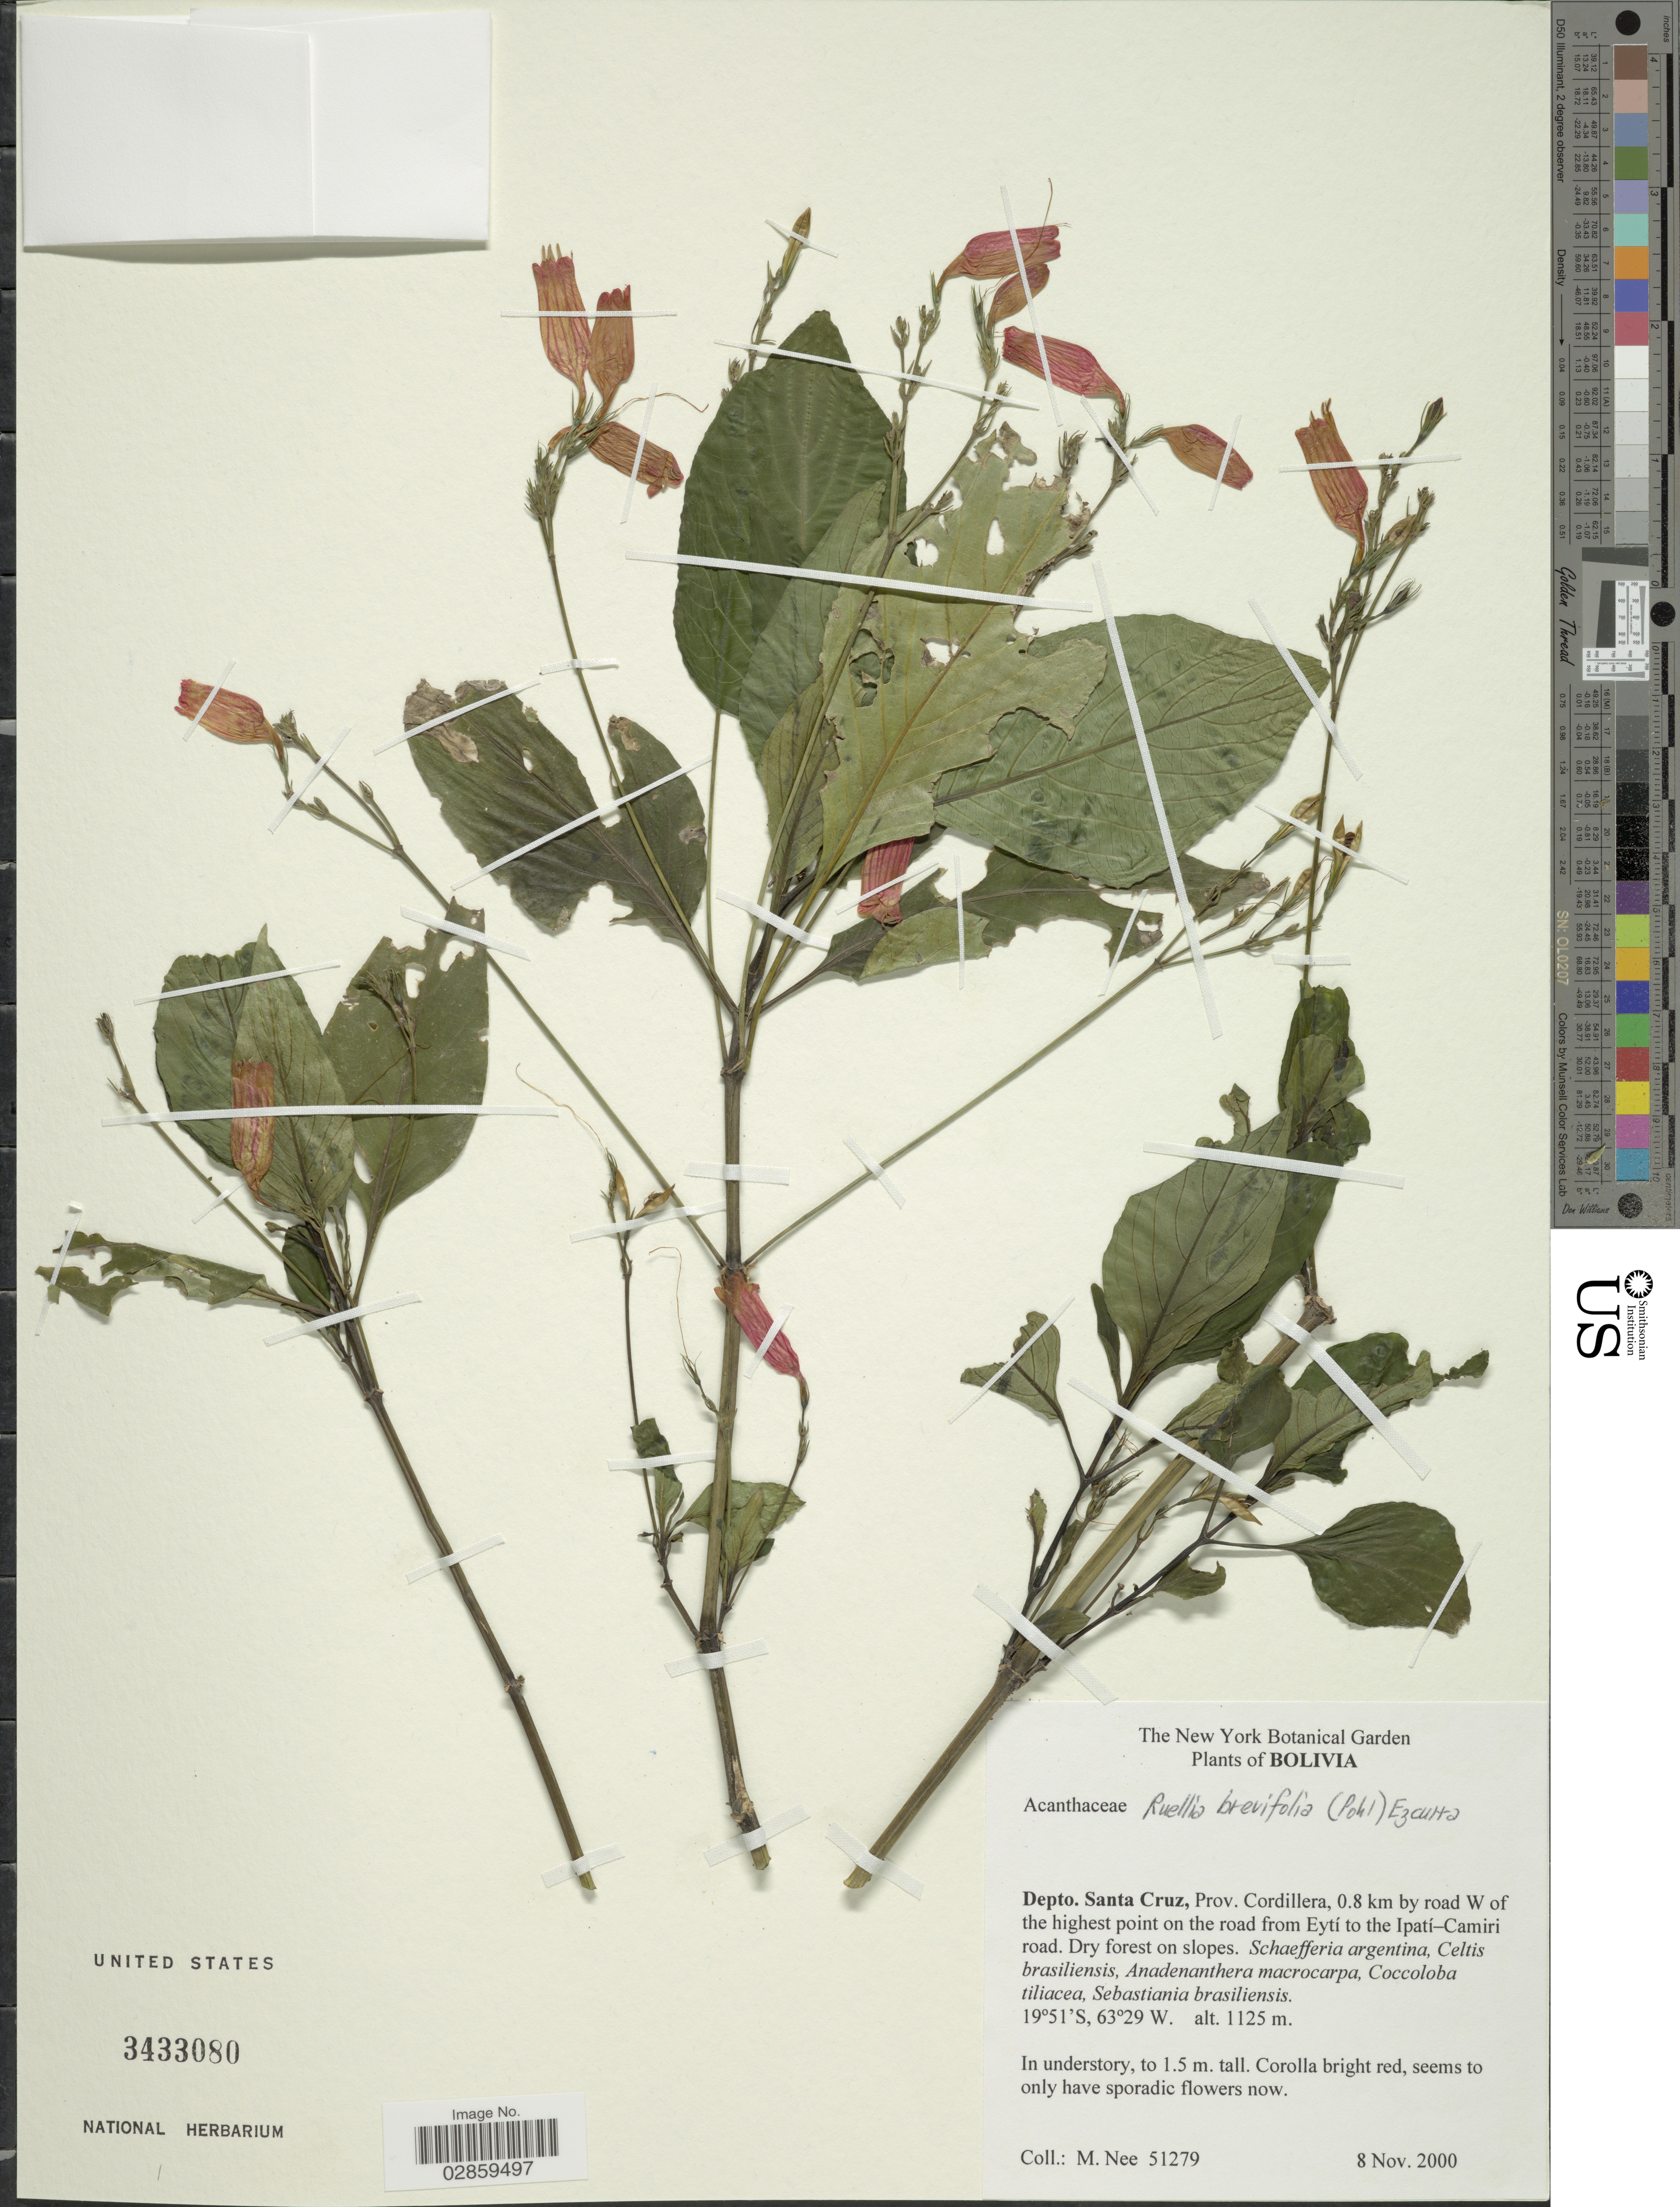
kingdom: Plantae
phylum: Tracheophyta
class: Magnoliopsida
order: Lamiales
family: Acanthaceae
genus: Ruellia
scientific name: Ruellia brevifolia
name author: (Pohl) C. Ezcurra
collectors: M. Nee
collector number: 51279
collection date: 2000-11-08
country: Bolivia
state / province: Santa Cruz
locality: Depto. Santa Cruz, Prov. Cordillera, 0.8 km by road W of the highest point on the road from Eytí to the Ipatí-Camiri road.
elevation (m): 1125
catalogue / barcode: US 3433080